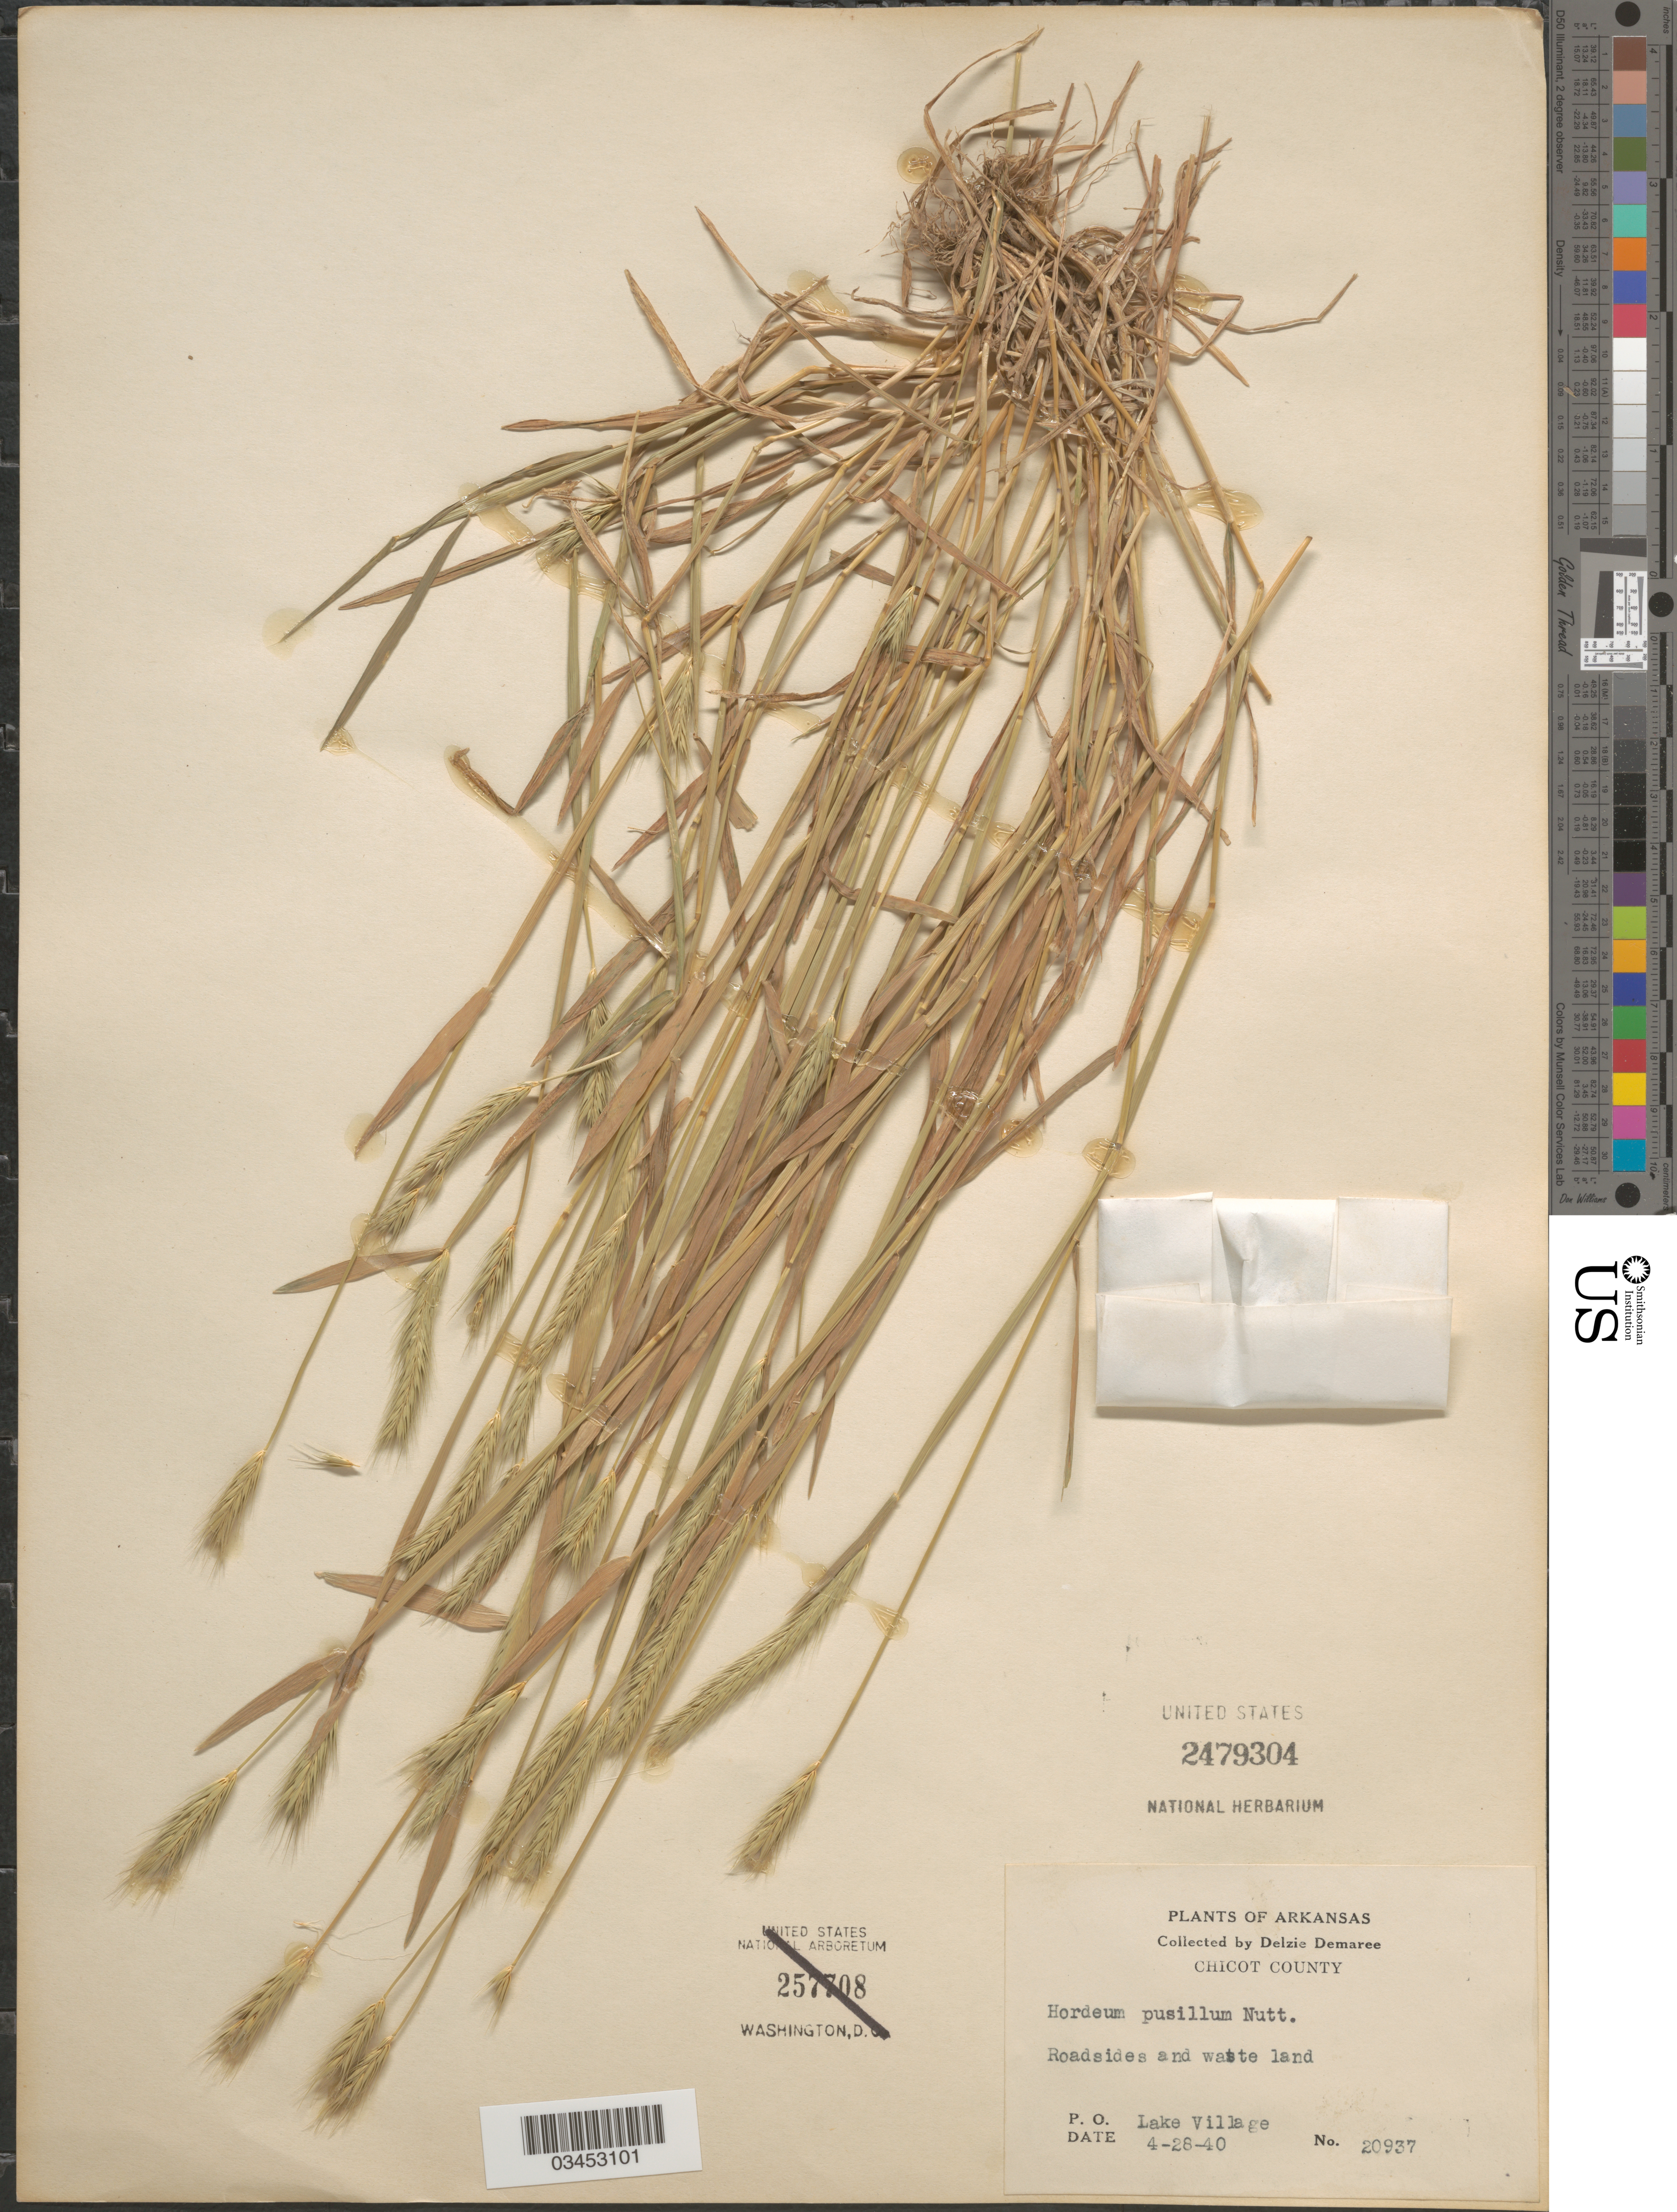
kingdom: Plantae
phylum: Tracheophyta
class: Liliopsida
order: Poales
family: Poaceae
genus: Hordeum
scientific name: Hordeum pusillum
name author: Nutt.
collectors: D. Demaree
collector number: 20937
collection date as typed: Transcribed d/m/y: 28/4/40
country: United States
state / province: Arkansas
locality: Chicot County. Roadsides and waste land. P.O. Lake Village.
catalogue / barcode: US 2479304